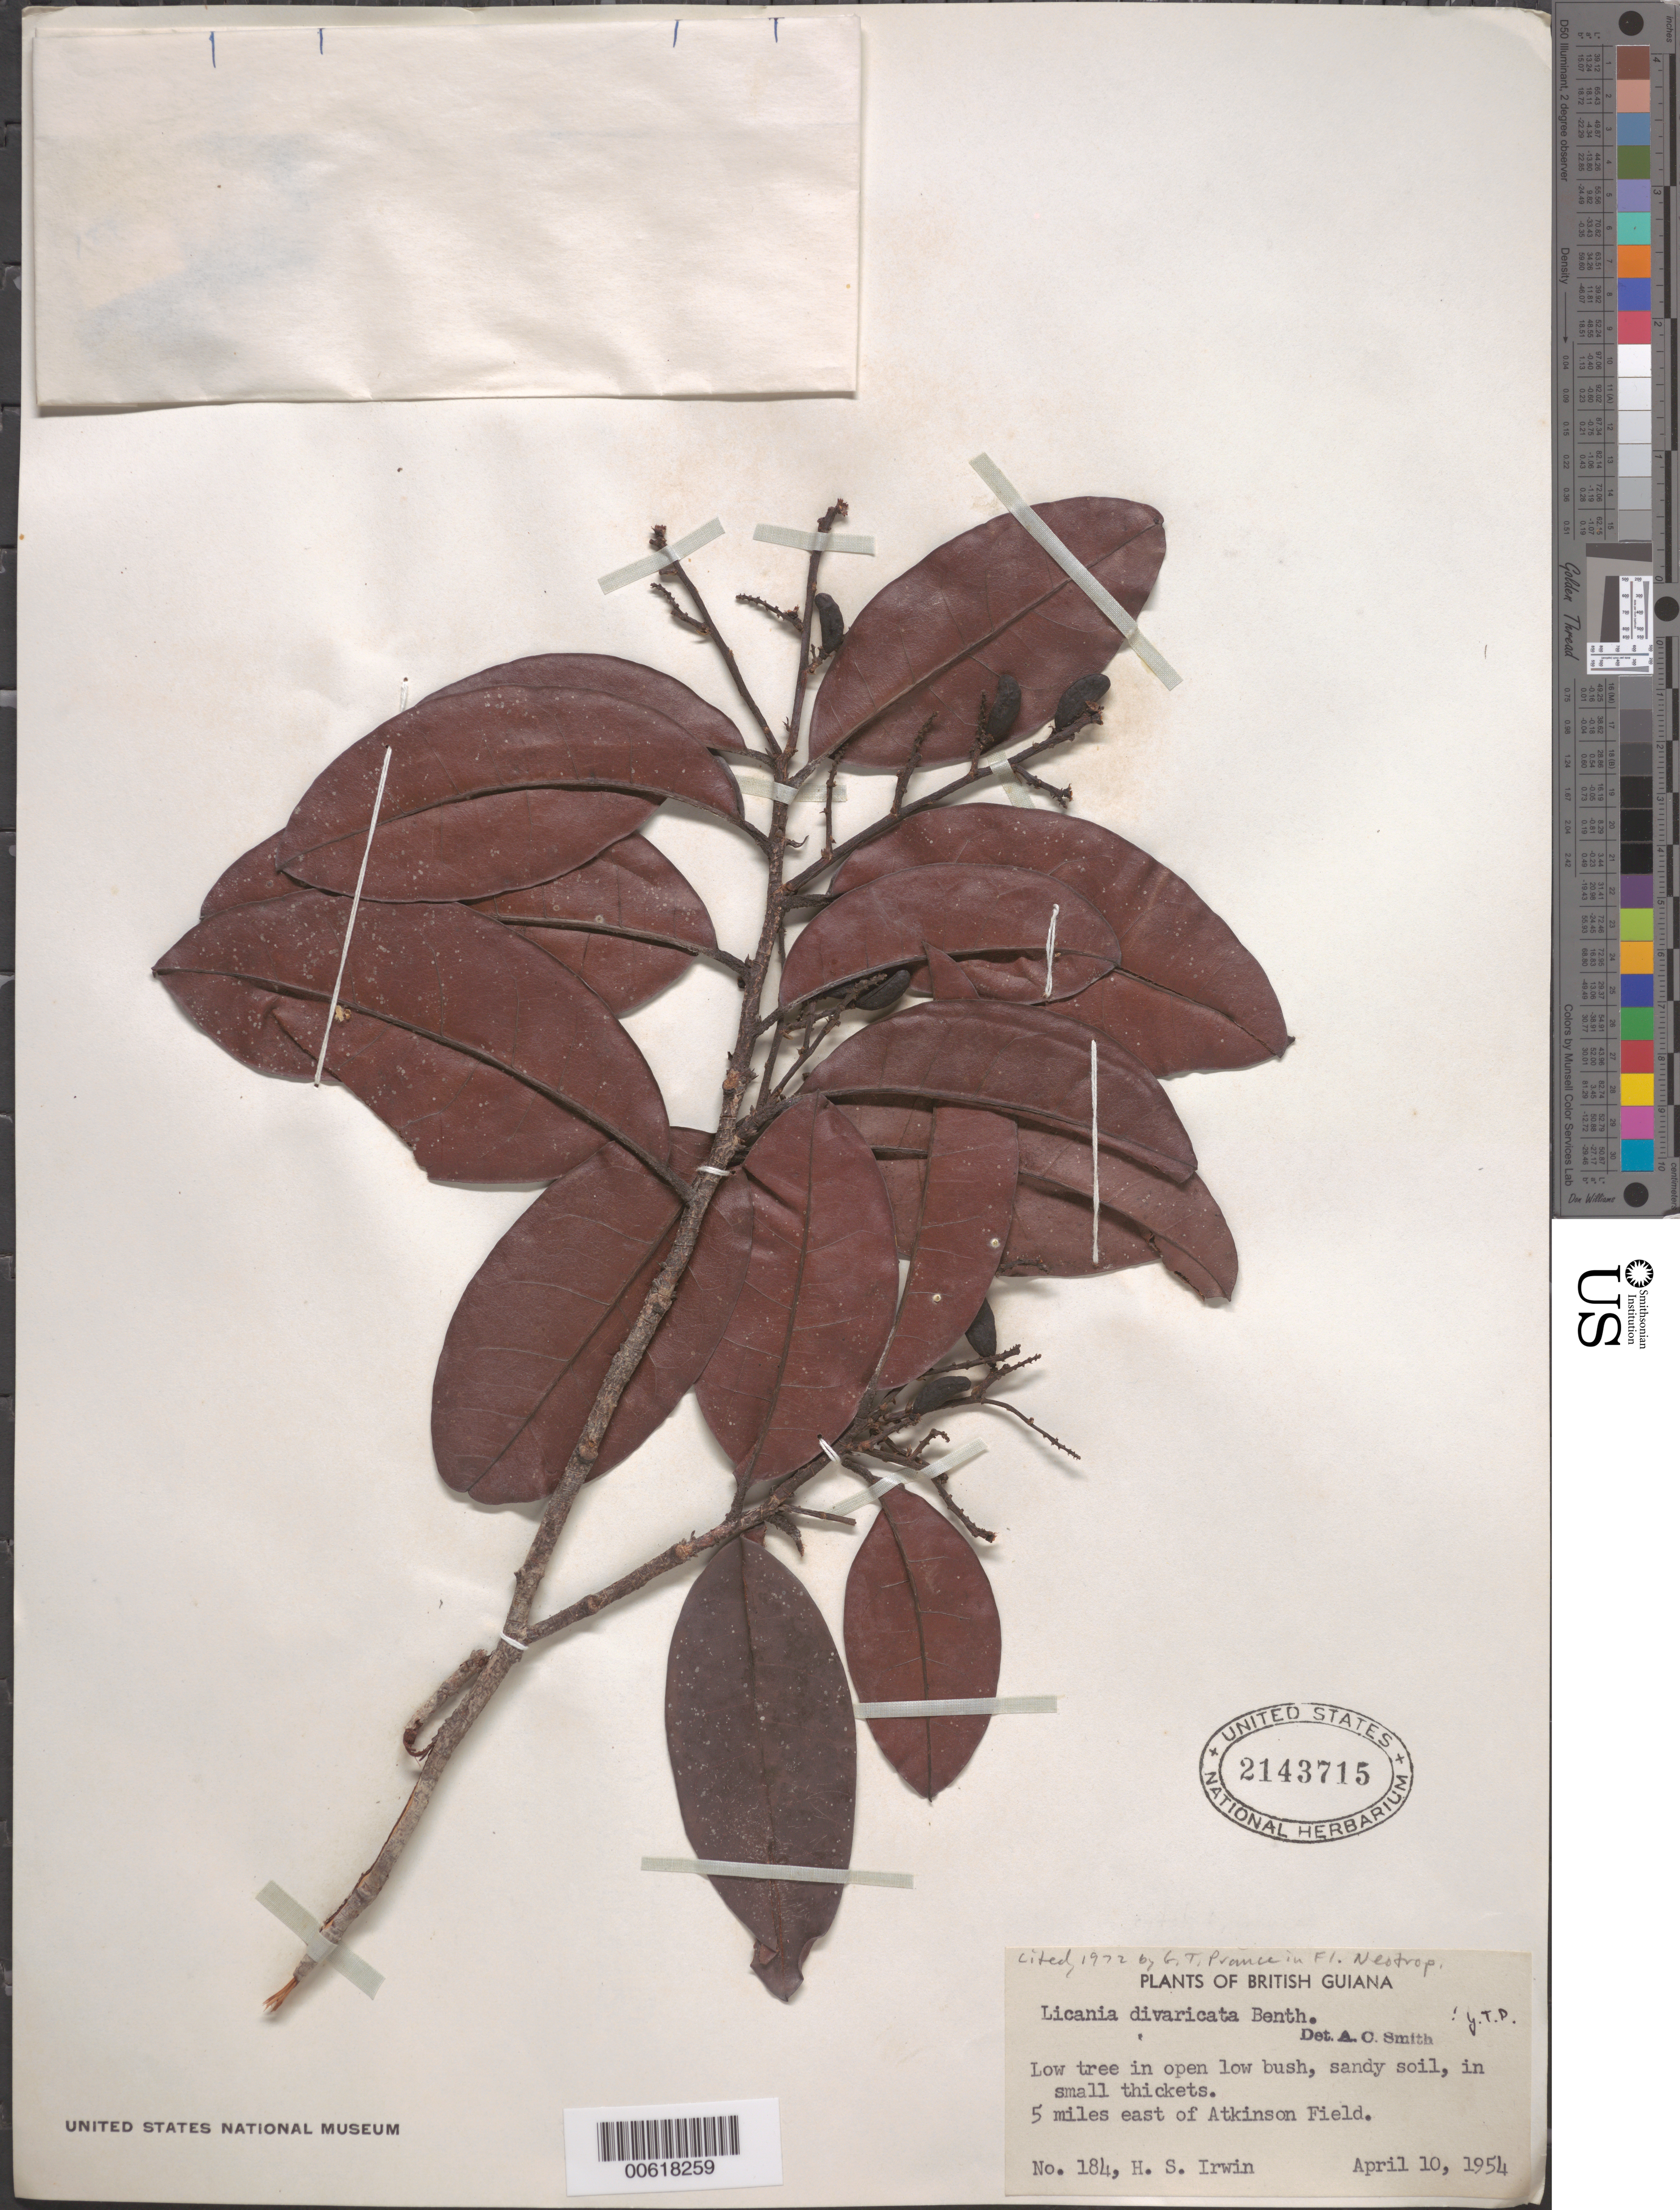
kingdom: Plantae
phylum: Tracheophyta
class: Magnoliopsida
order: Malpighiales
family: Chrysobalanaceae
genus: Hymenopus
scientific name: Hymenopus divaricatus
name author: (Benth.) Sothers & Prance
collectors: H. Irwin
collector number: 184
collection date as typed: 10-Apr-54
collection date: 1954-04-10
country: Guyana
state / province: Demerara-Mahaica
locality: Atkinson Field, 5 mi. E of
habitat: Open low bush, sandy soil, in smallest thickets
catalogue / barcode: US 2143715